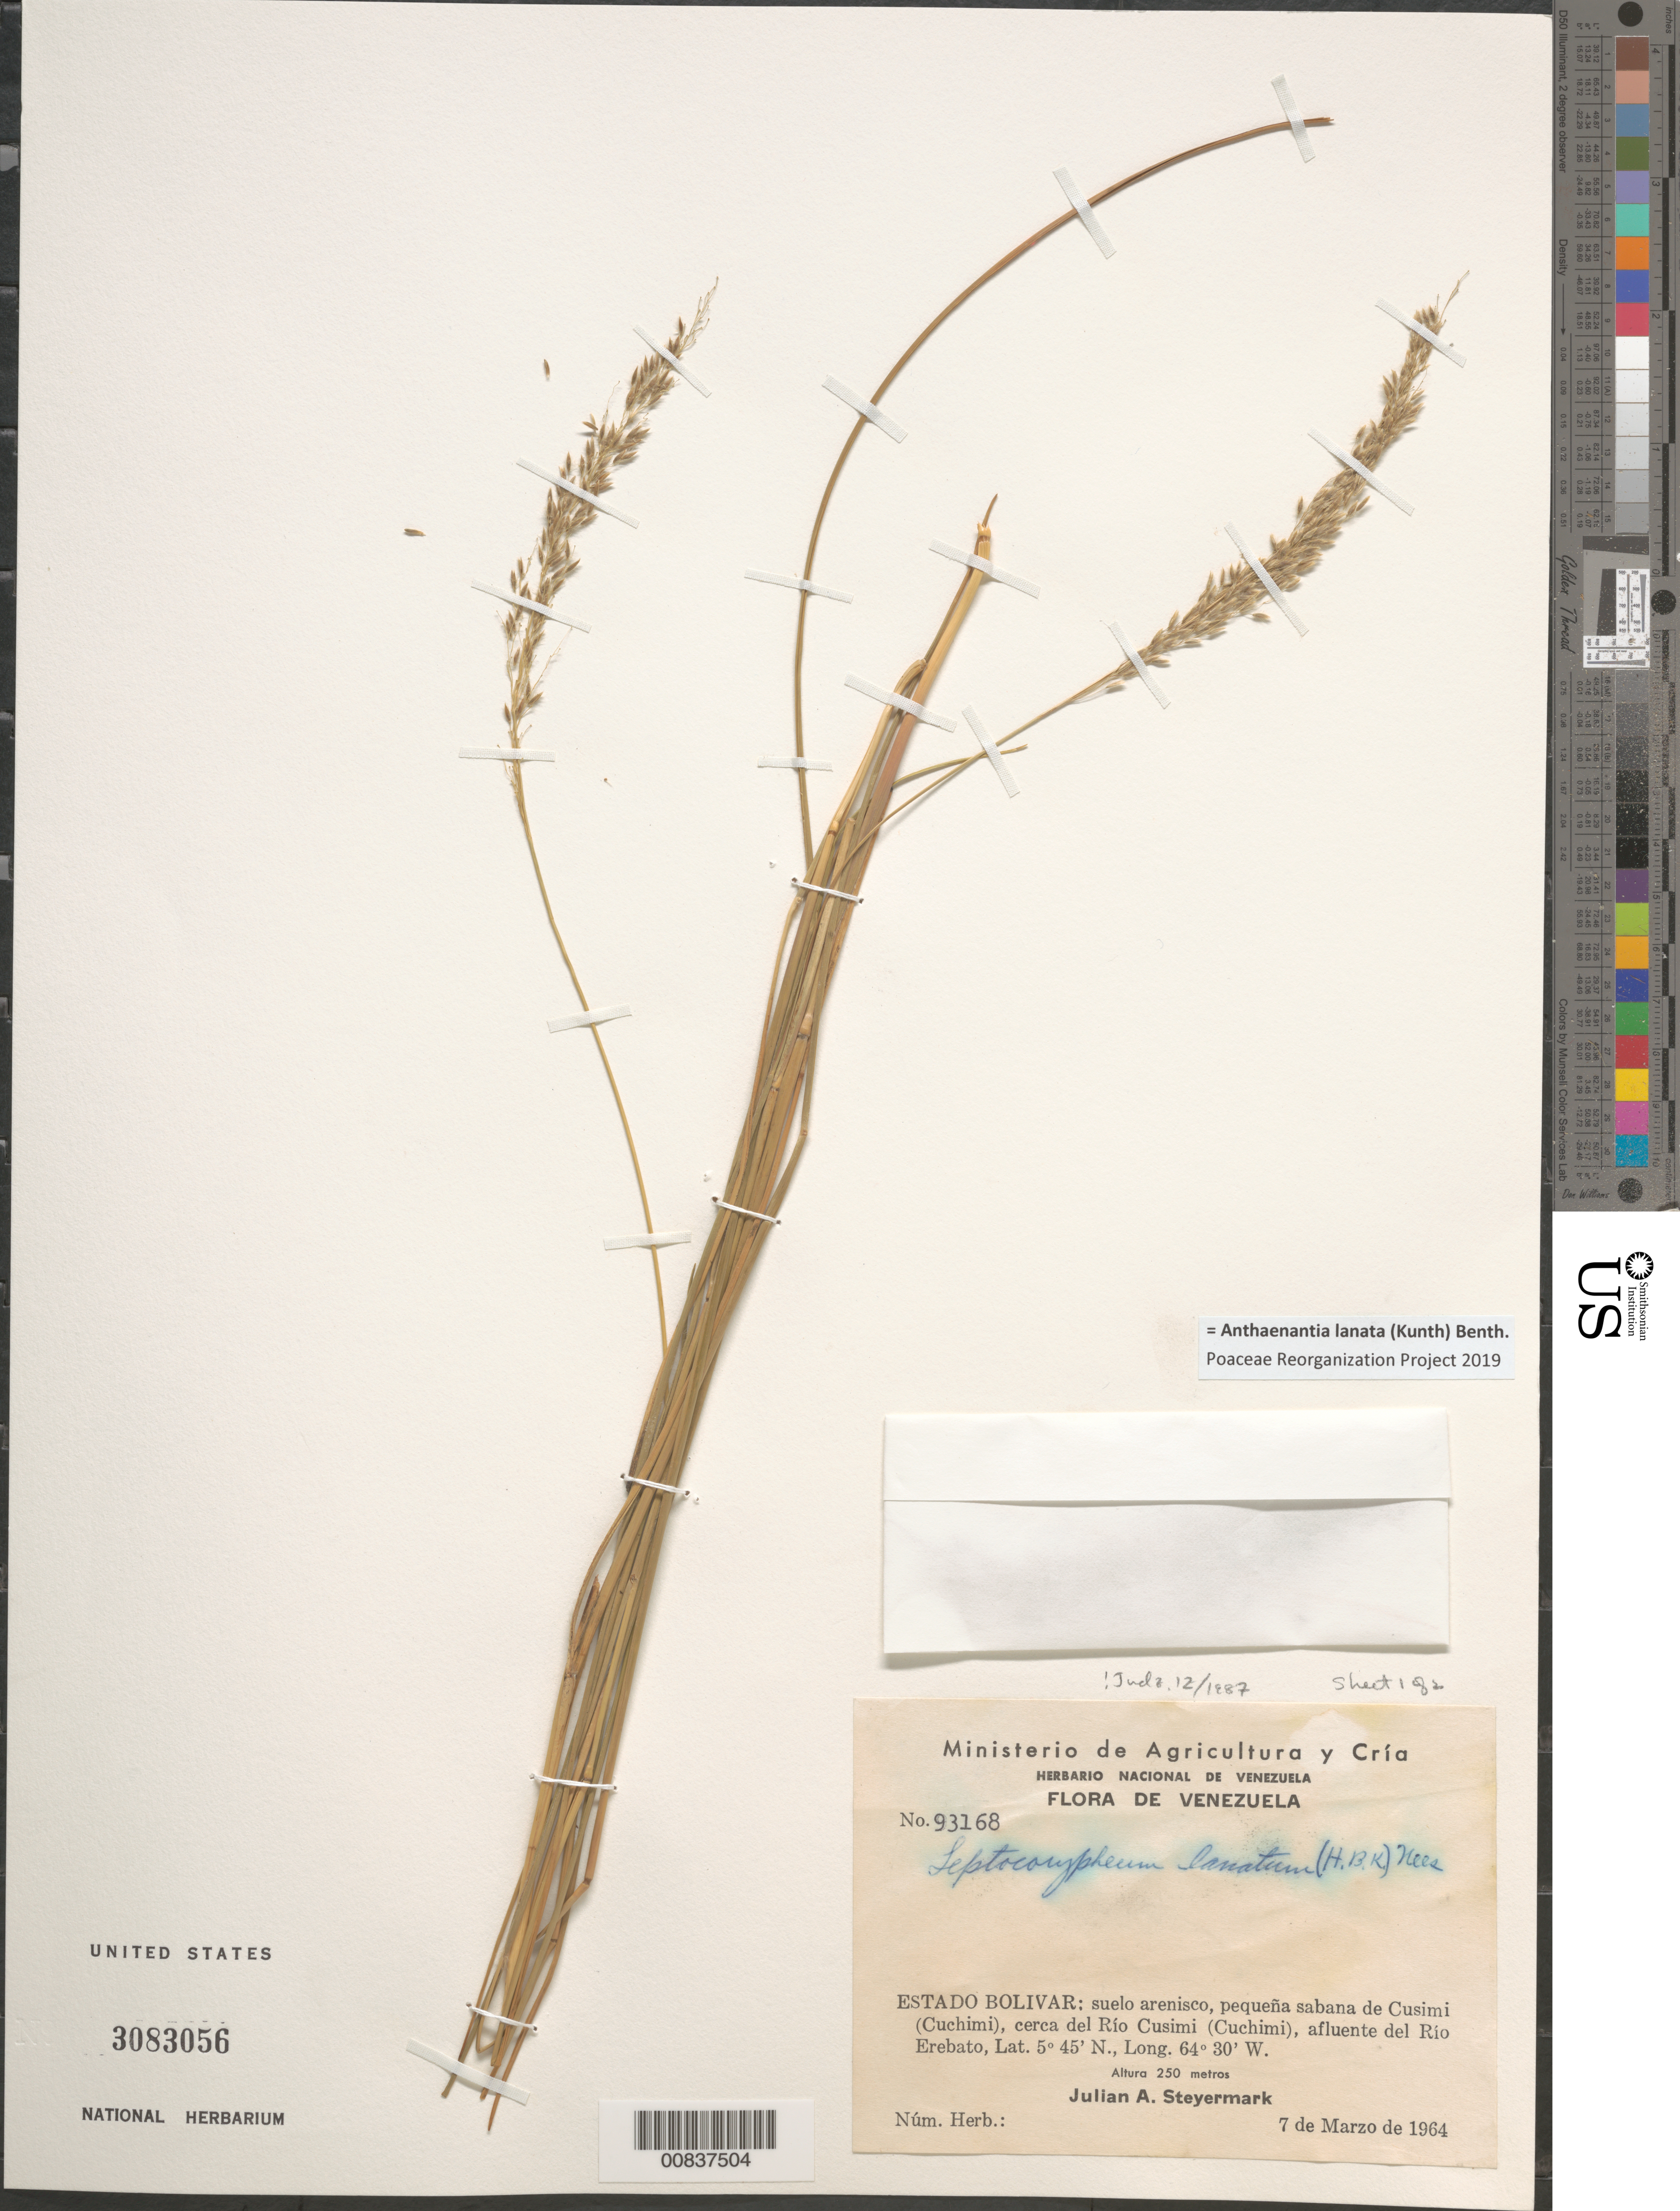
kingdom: Plantae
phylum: Tracheophyta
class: Liliopsida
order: Poales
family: Poaceae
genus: Leptocoryphium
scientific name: Leptocoryphium lanatum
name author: (Kunth) Nees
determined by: Judziewicz, E. J.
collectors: J. Steyermark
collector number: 93168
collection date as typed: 7-Mar-64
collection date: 1964-03-07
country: Venezuela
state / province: Bolívar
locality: Sabana de Cusimi (Cuchimi), cerca del Río Cusimi (Cuchimi), afluente del Río Erebato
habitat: Suelo arenisco, pequeña sabana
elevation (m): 250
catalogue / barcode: US 3083056